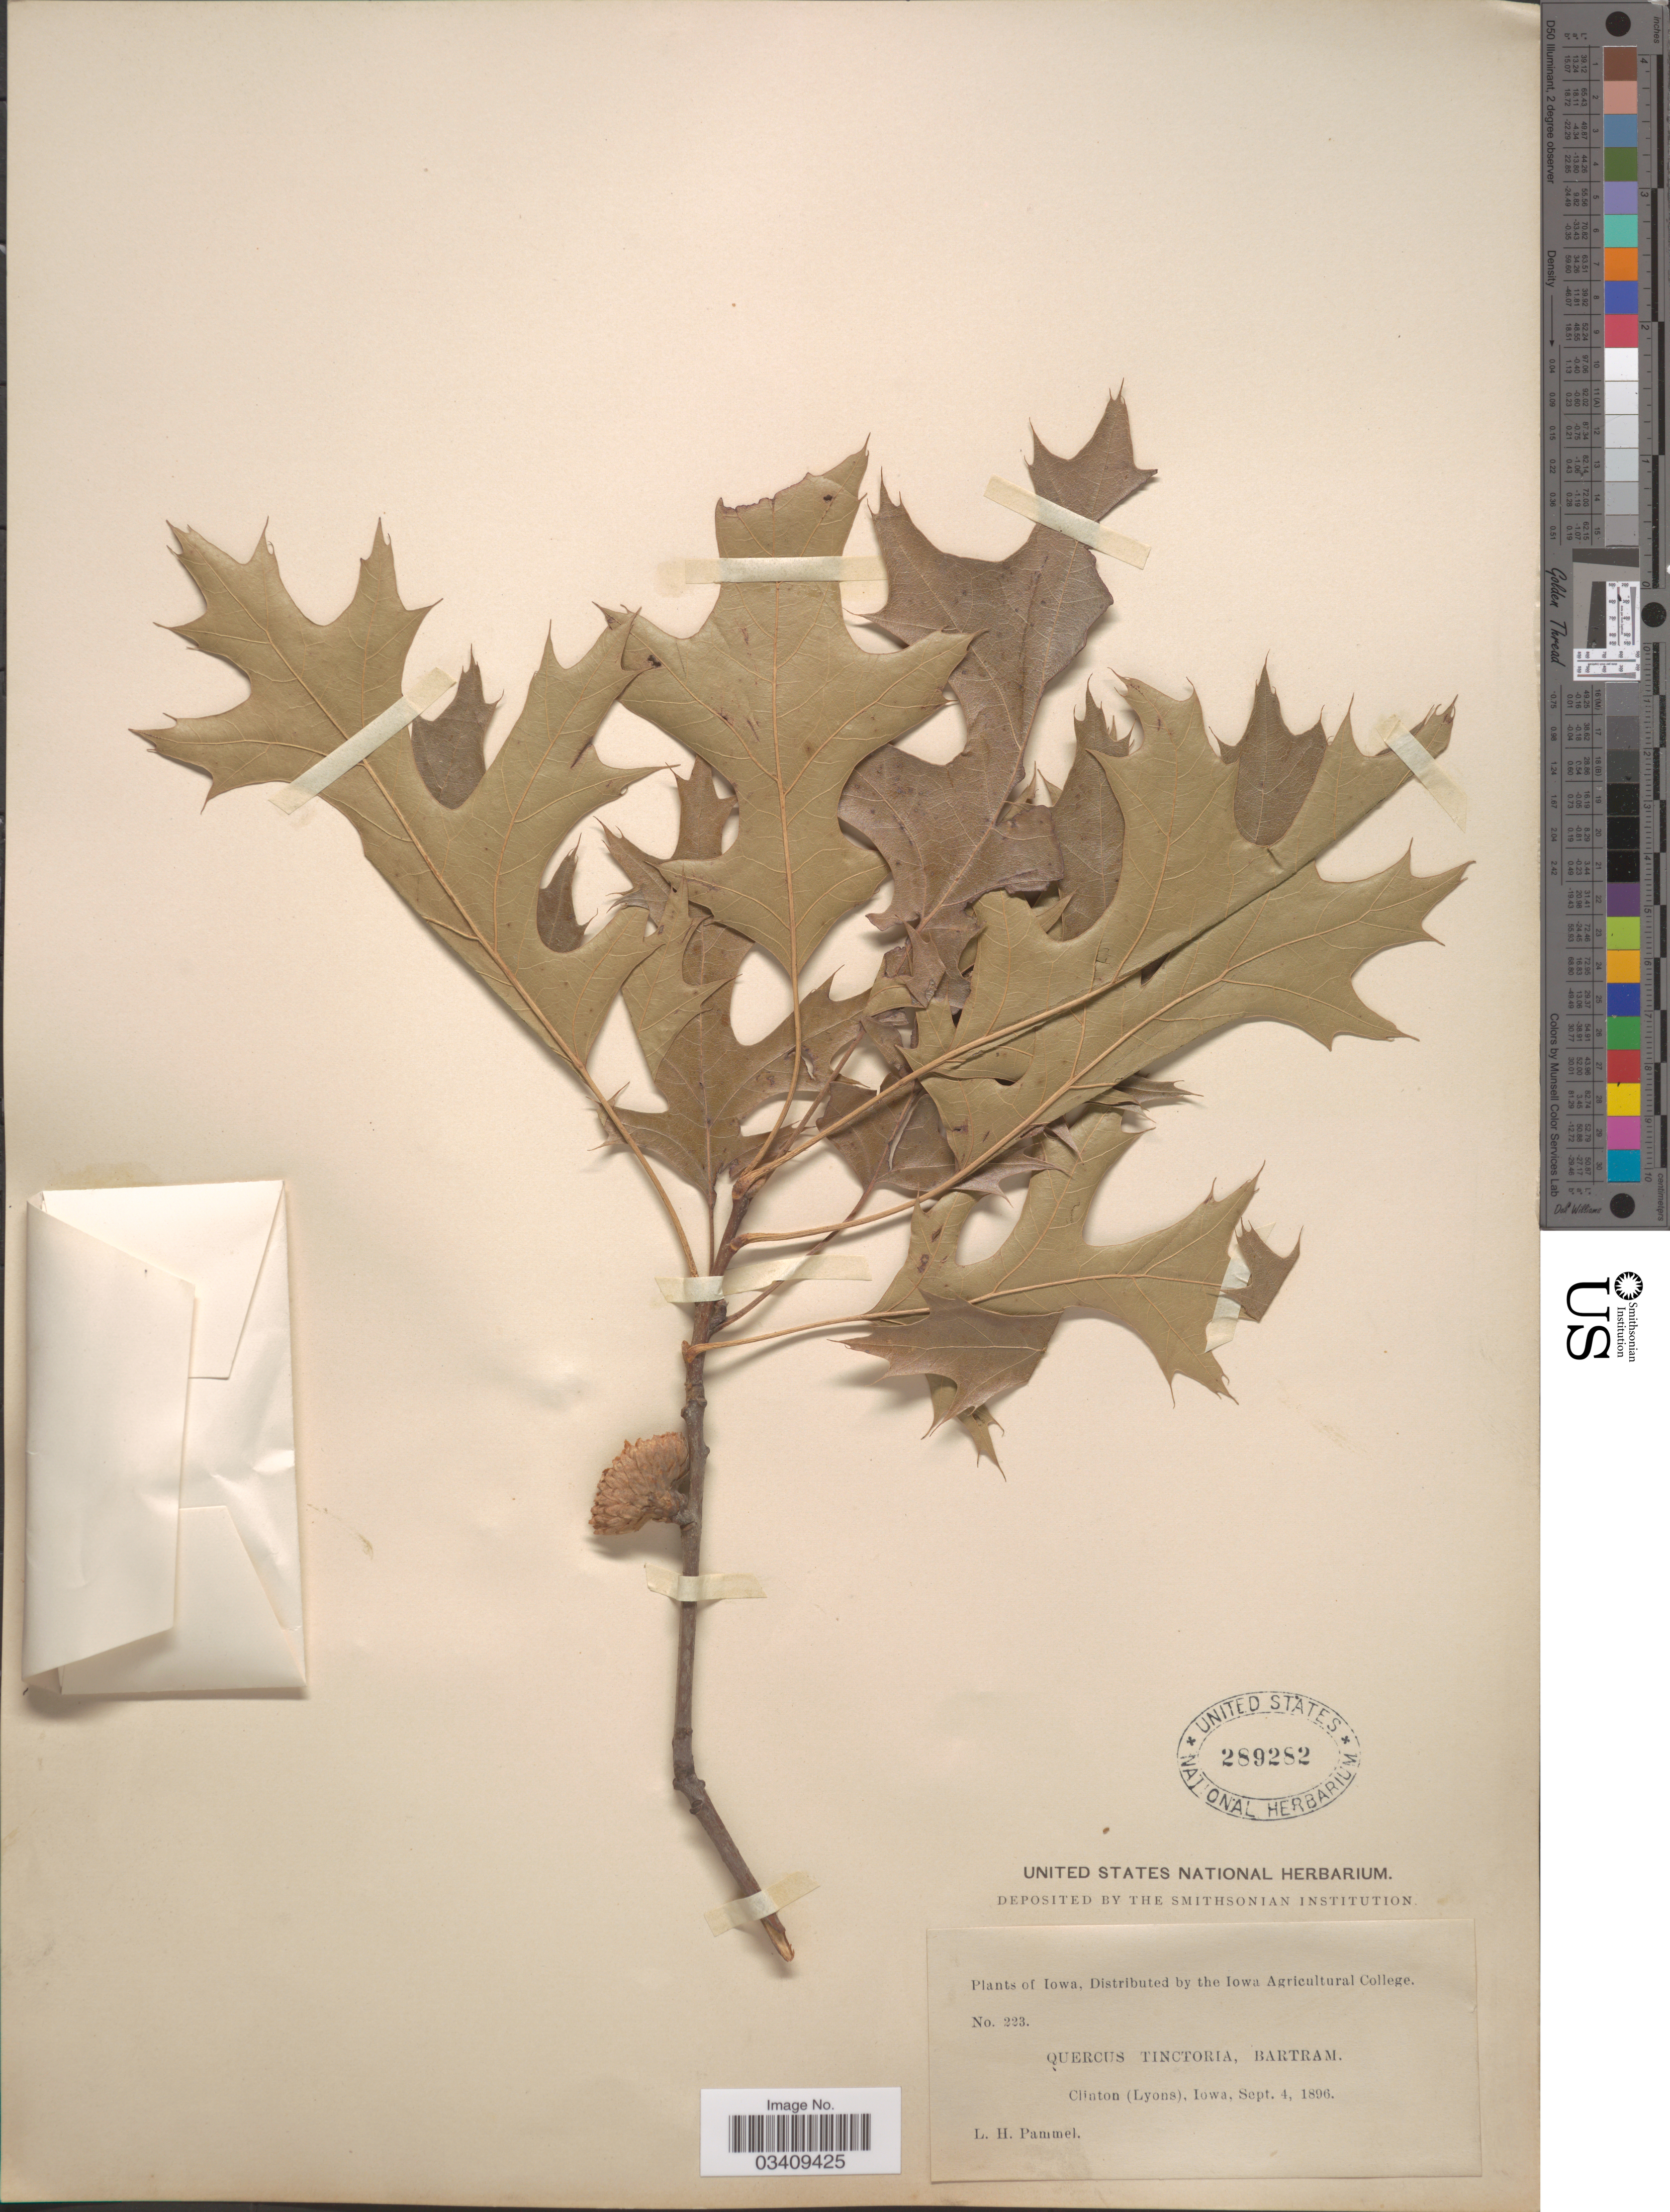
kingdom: Plantae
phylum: Tracheophyta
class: Magnoliopsida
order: Fagales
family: Fagaceae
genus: Quercus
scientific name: Quercus velutina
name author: Lam.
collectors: L. Pammel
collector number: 223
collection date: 1896-09-04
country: United States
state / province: Iowa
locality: Clinton (Lyons).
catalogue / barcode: US 289282